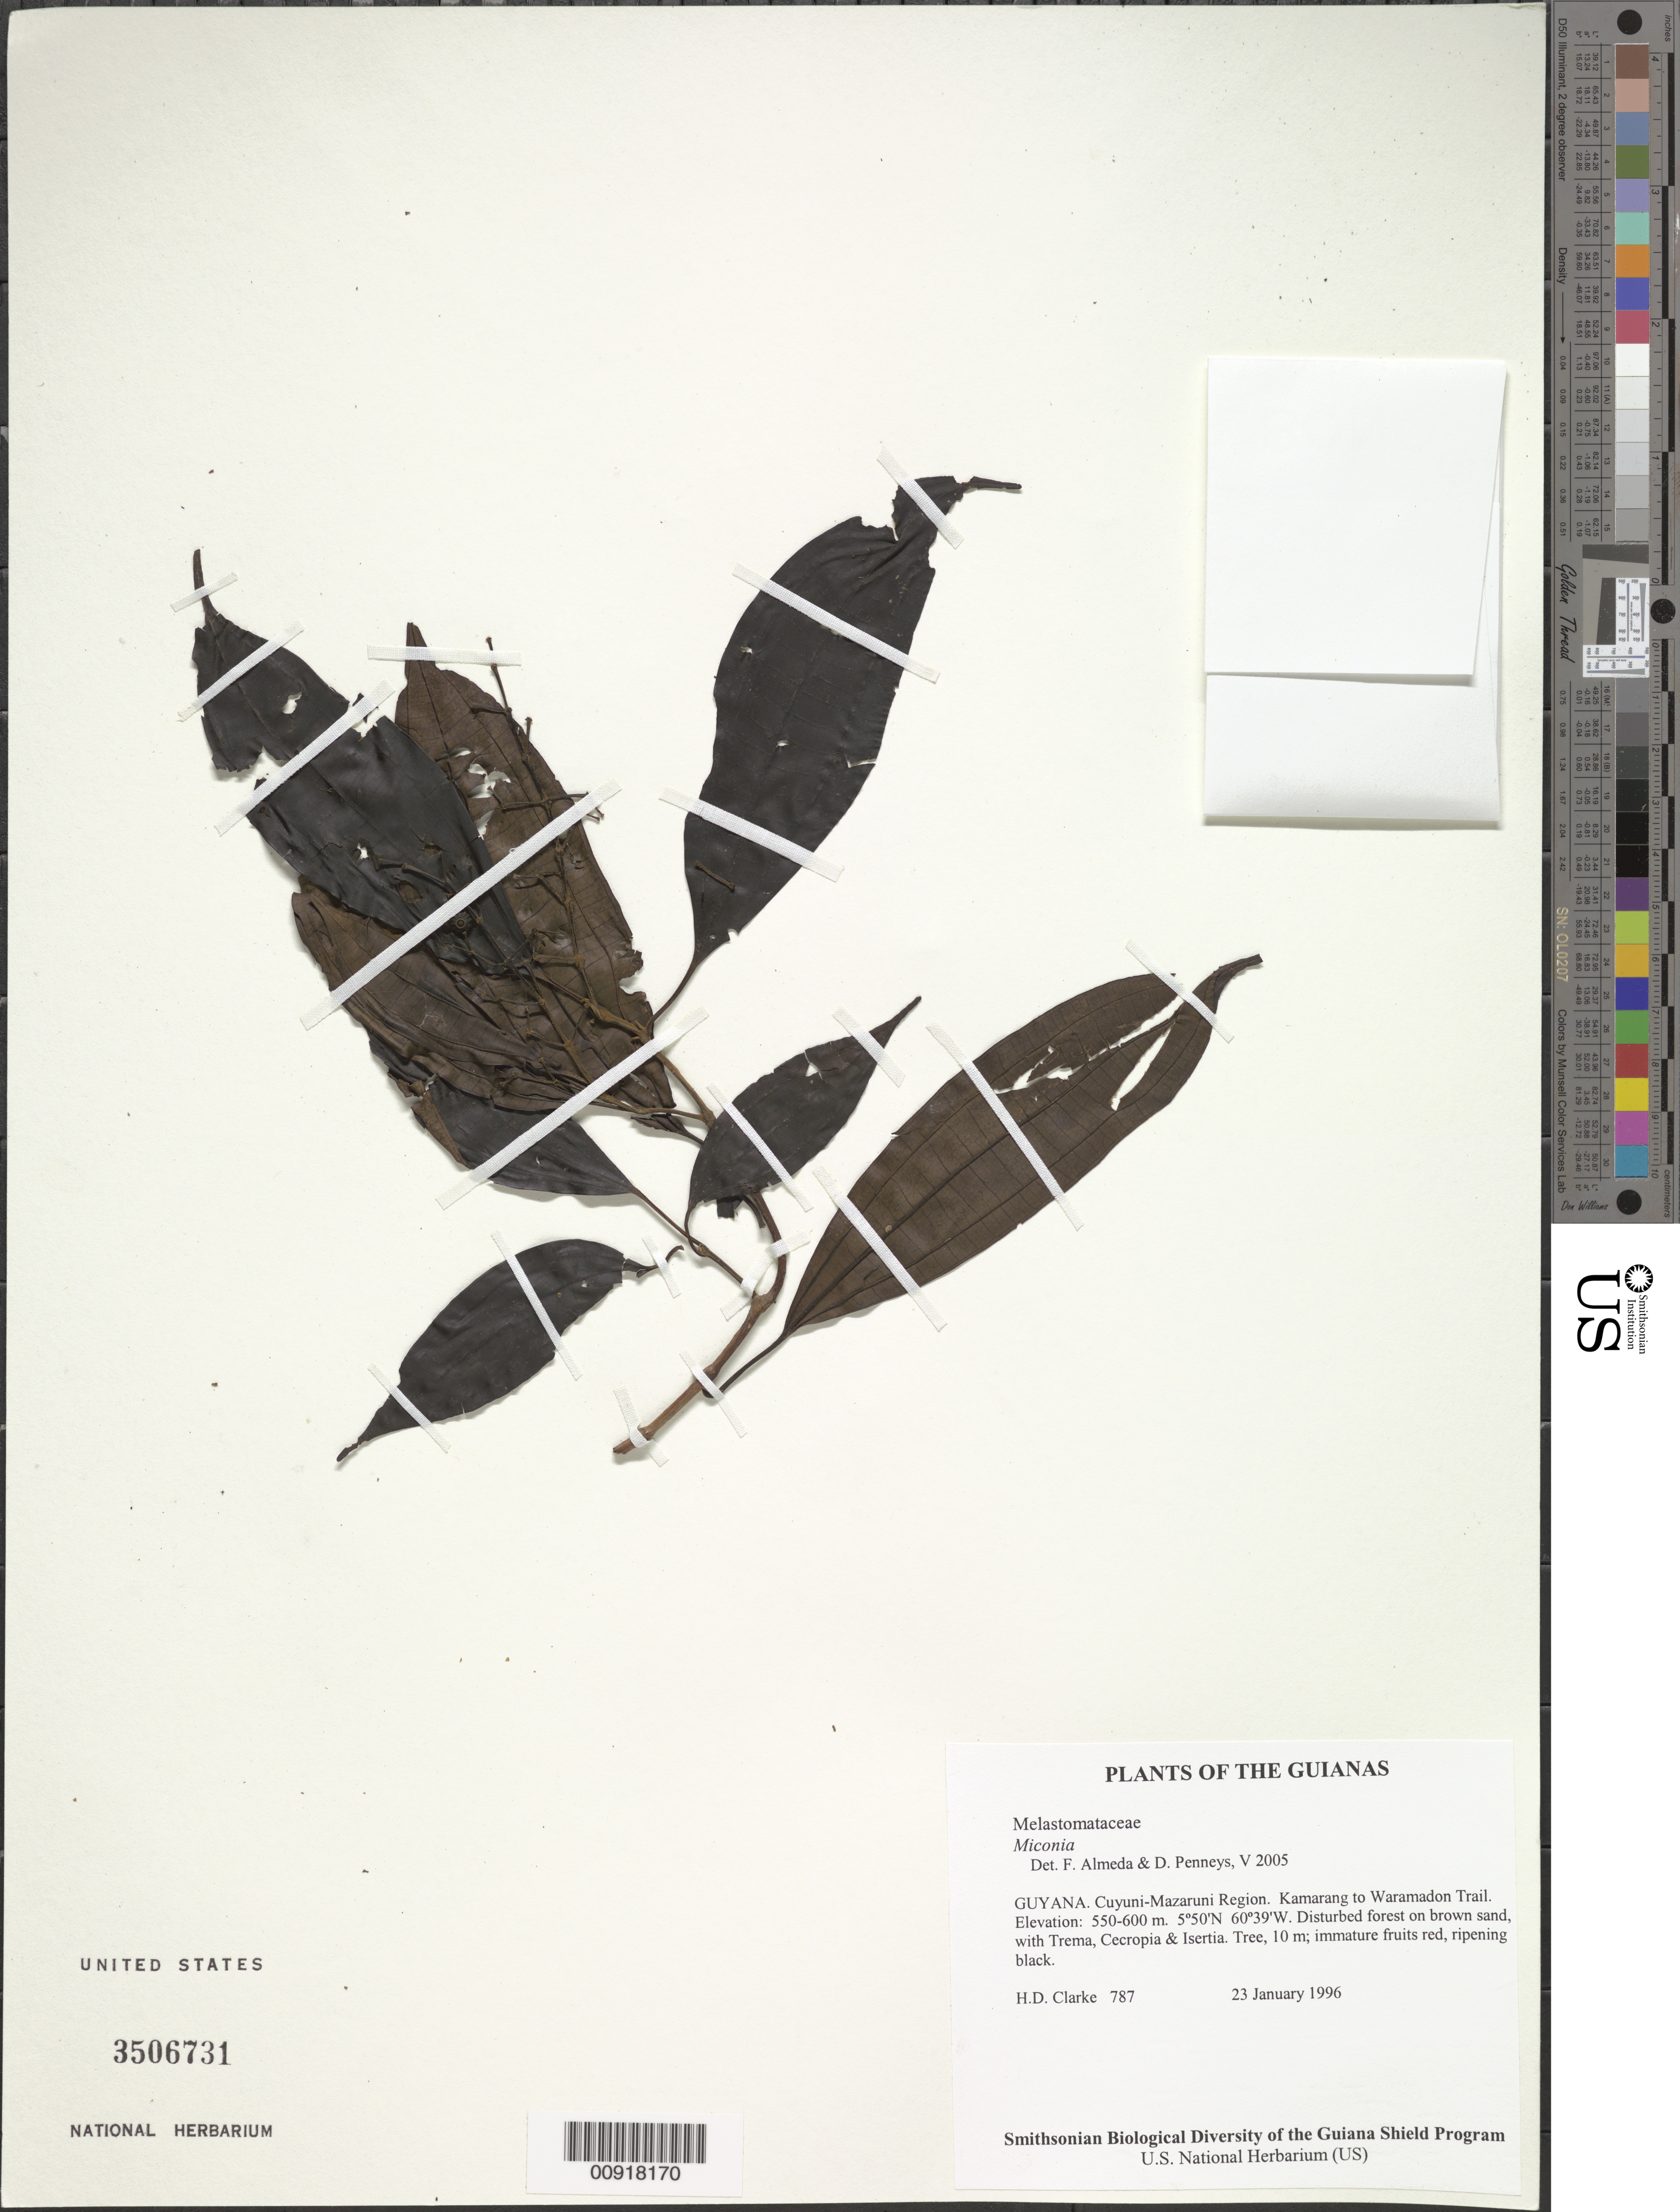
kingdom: Plantae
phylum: Tracheophyta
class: Magnoliopsida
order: Myrtales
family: Melastomataceae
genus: Miconia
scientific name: Miconia sp.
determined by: Almeda, F.; Penneys, D. S.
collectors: H. D. Clarke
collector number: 787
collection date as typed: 23 January 1996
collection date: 1996-01-23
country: Guyana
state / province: Cuyuni-Mazaruni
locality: Kamarang to Waramadon Trail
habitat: Disturbed forest on brown sand, with Trema, Cecropia & Isertia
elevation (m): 550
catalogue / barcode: US 3506731